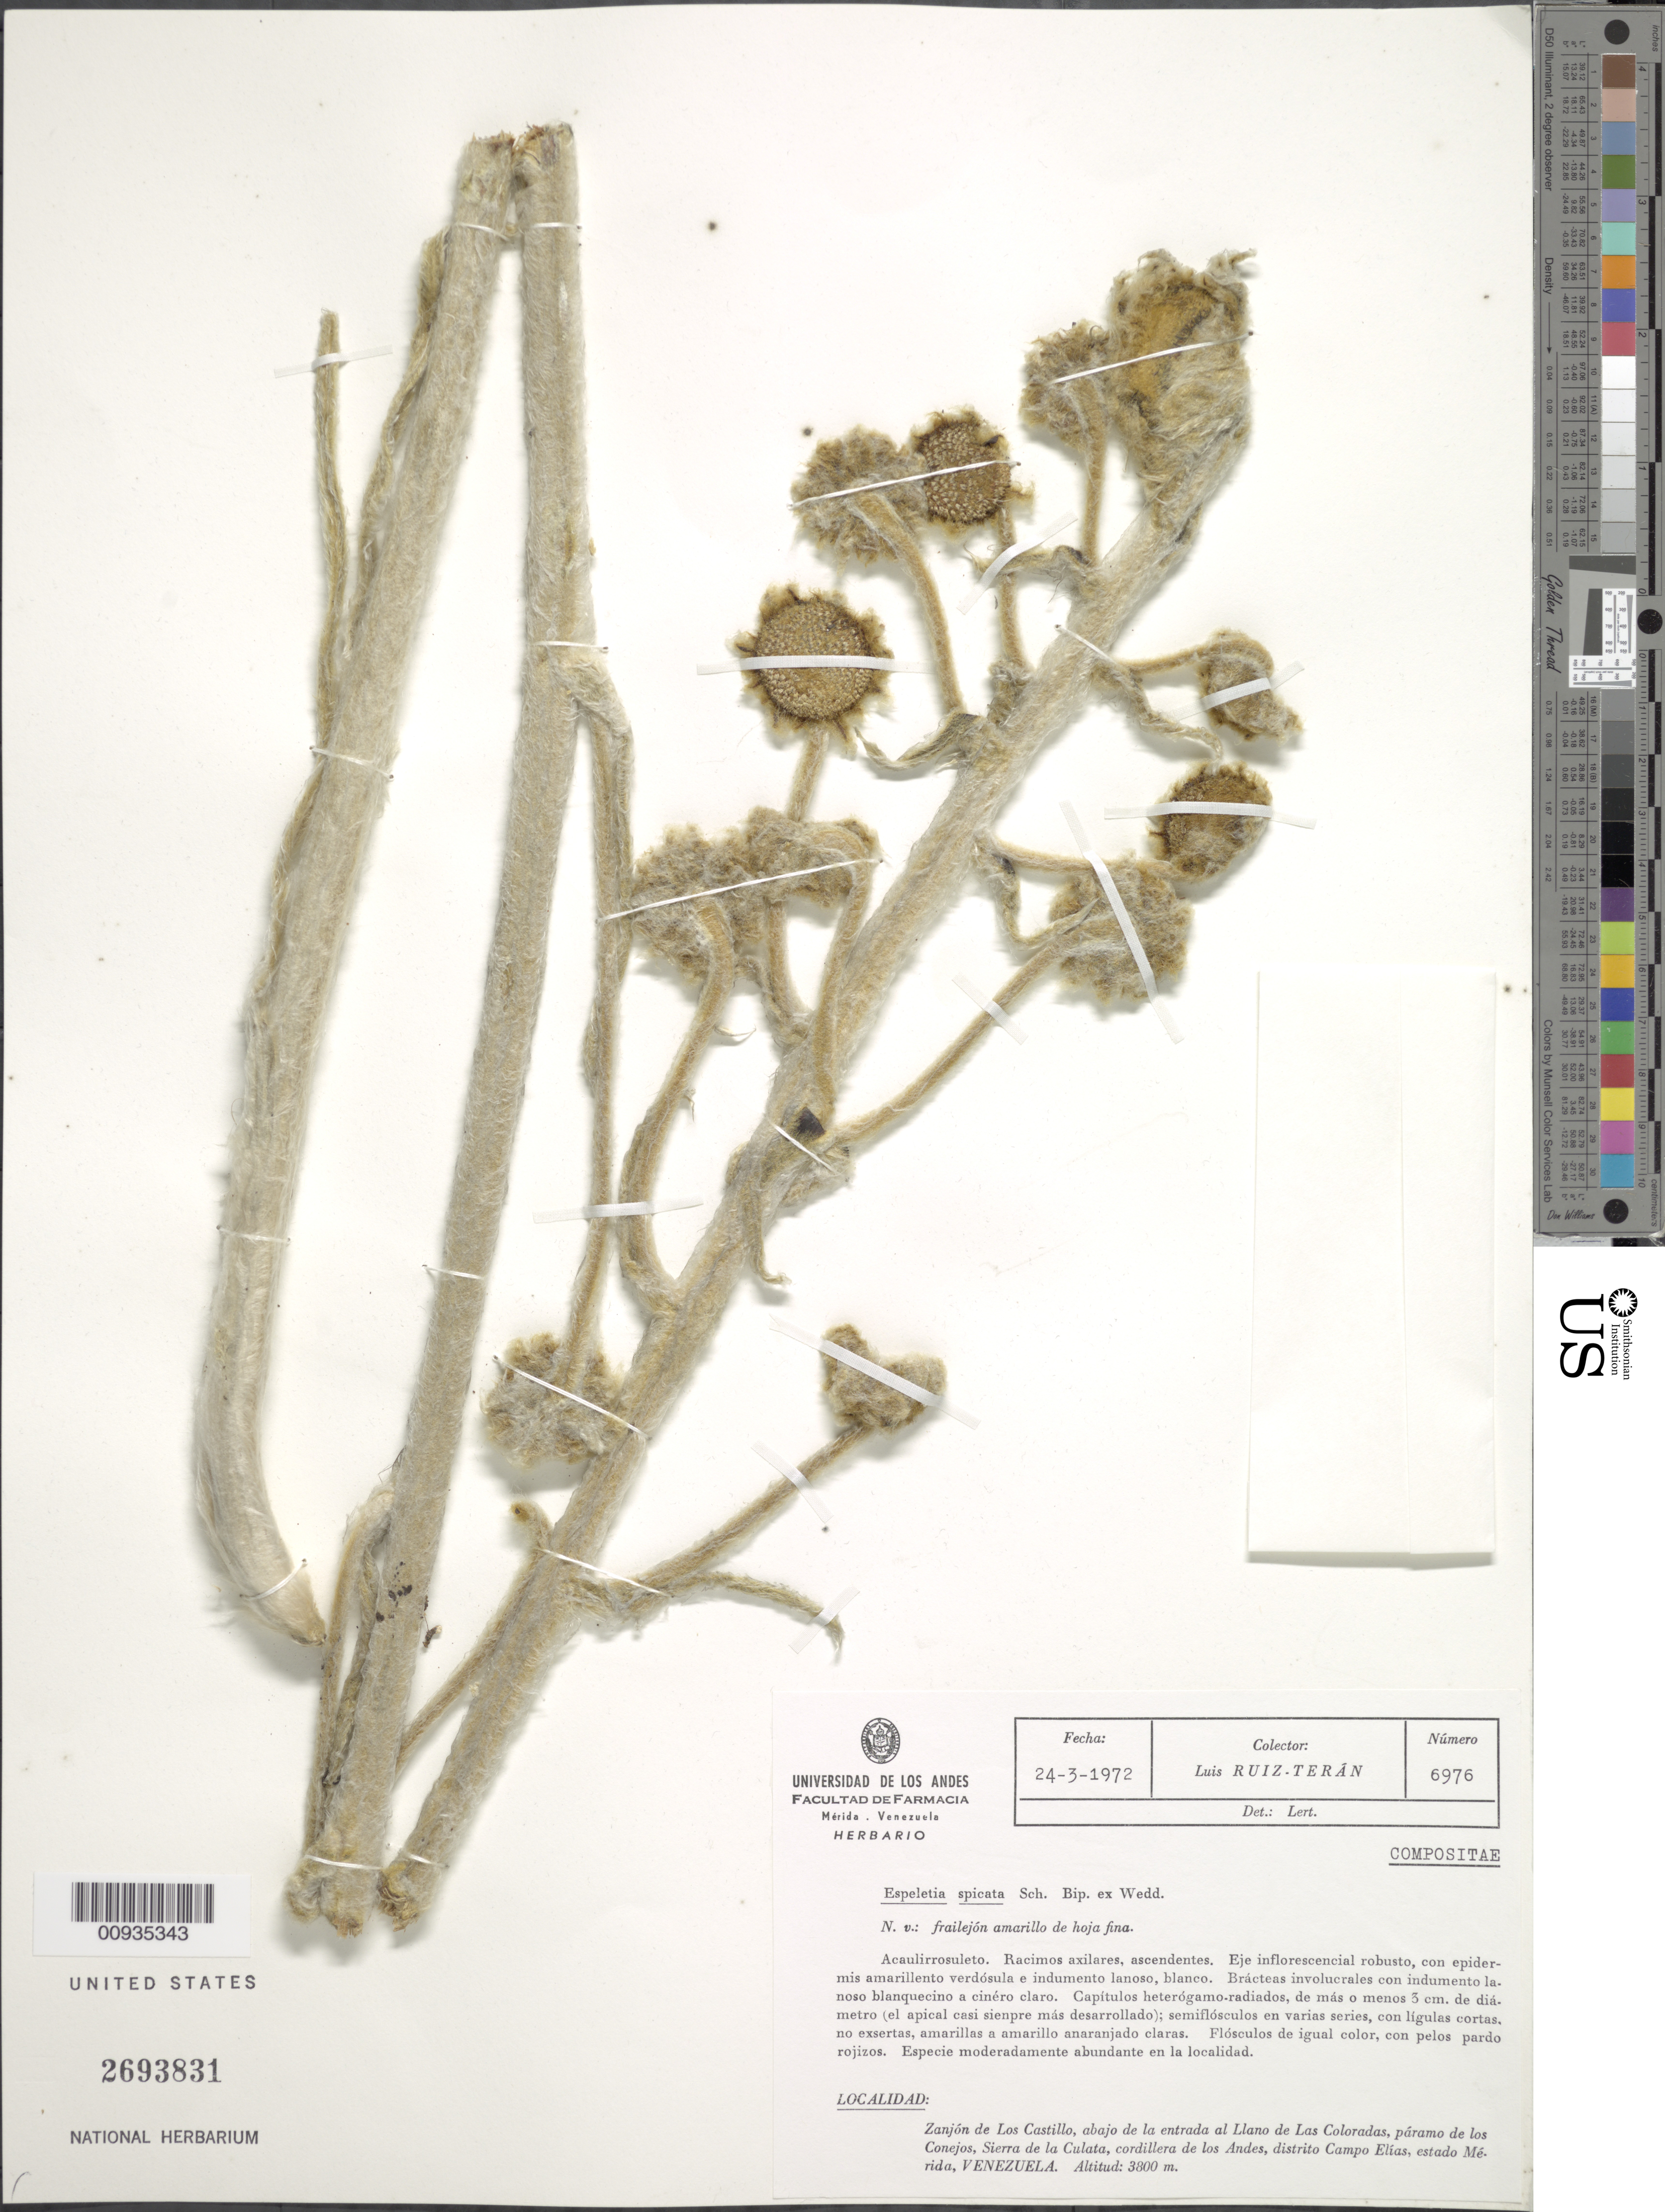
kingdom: Plantae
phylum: Tracheophyta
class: Magnoliopsida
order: Asterales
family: Asteraceae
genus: Coespeletia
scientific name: Coespeletia spicata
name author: (Sch. Bip. ex Wedd.) Cuatrec.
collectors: L. E. Ruíz-Terán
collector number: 6976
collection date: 1972-03-24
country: Venezuela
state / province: Mérida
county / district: Campo Elías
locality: Páramo de Los Conejos. Zanjón de Los Castillo, debajo de la entrada al Llano de Las Coloradas, Sierra de la Culata, cordillera de los Andes.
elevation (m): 3800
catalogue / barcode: US 2693831